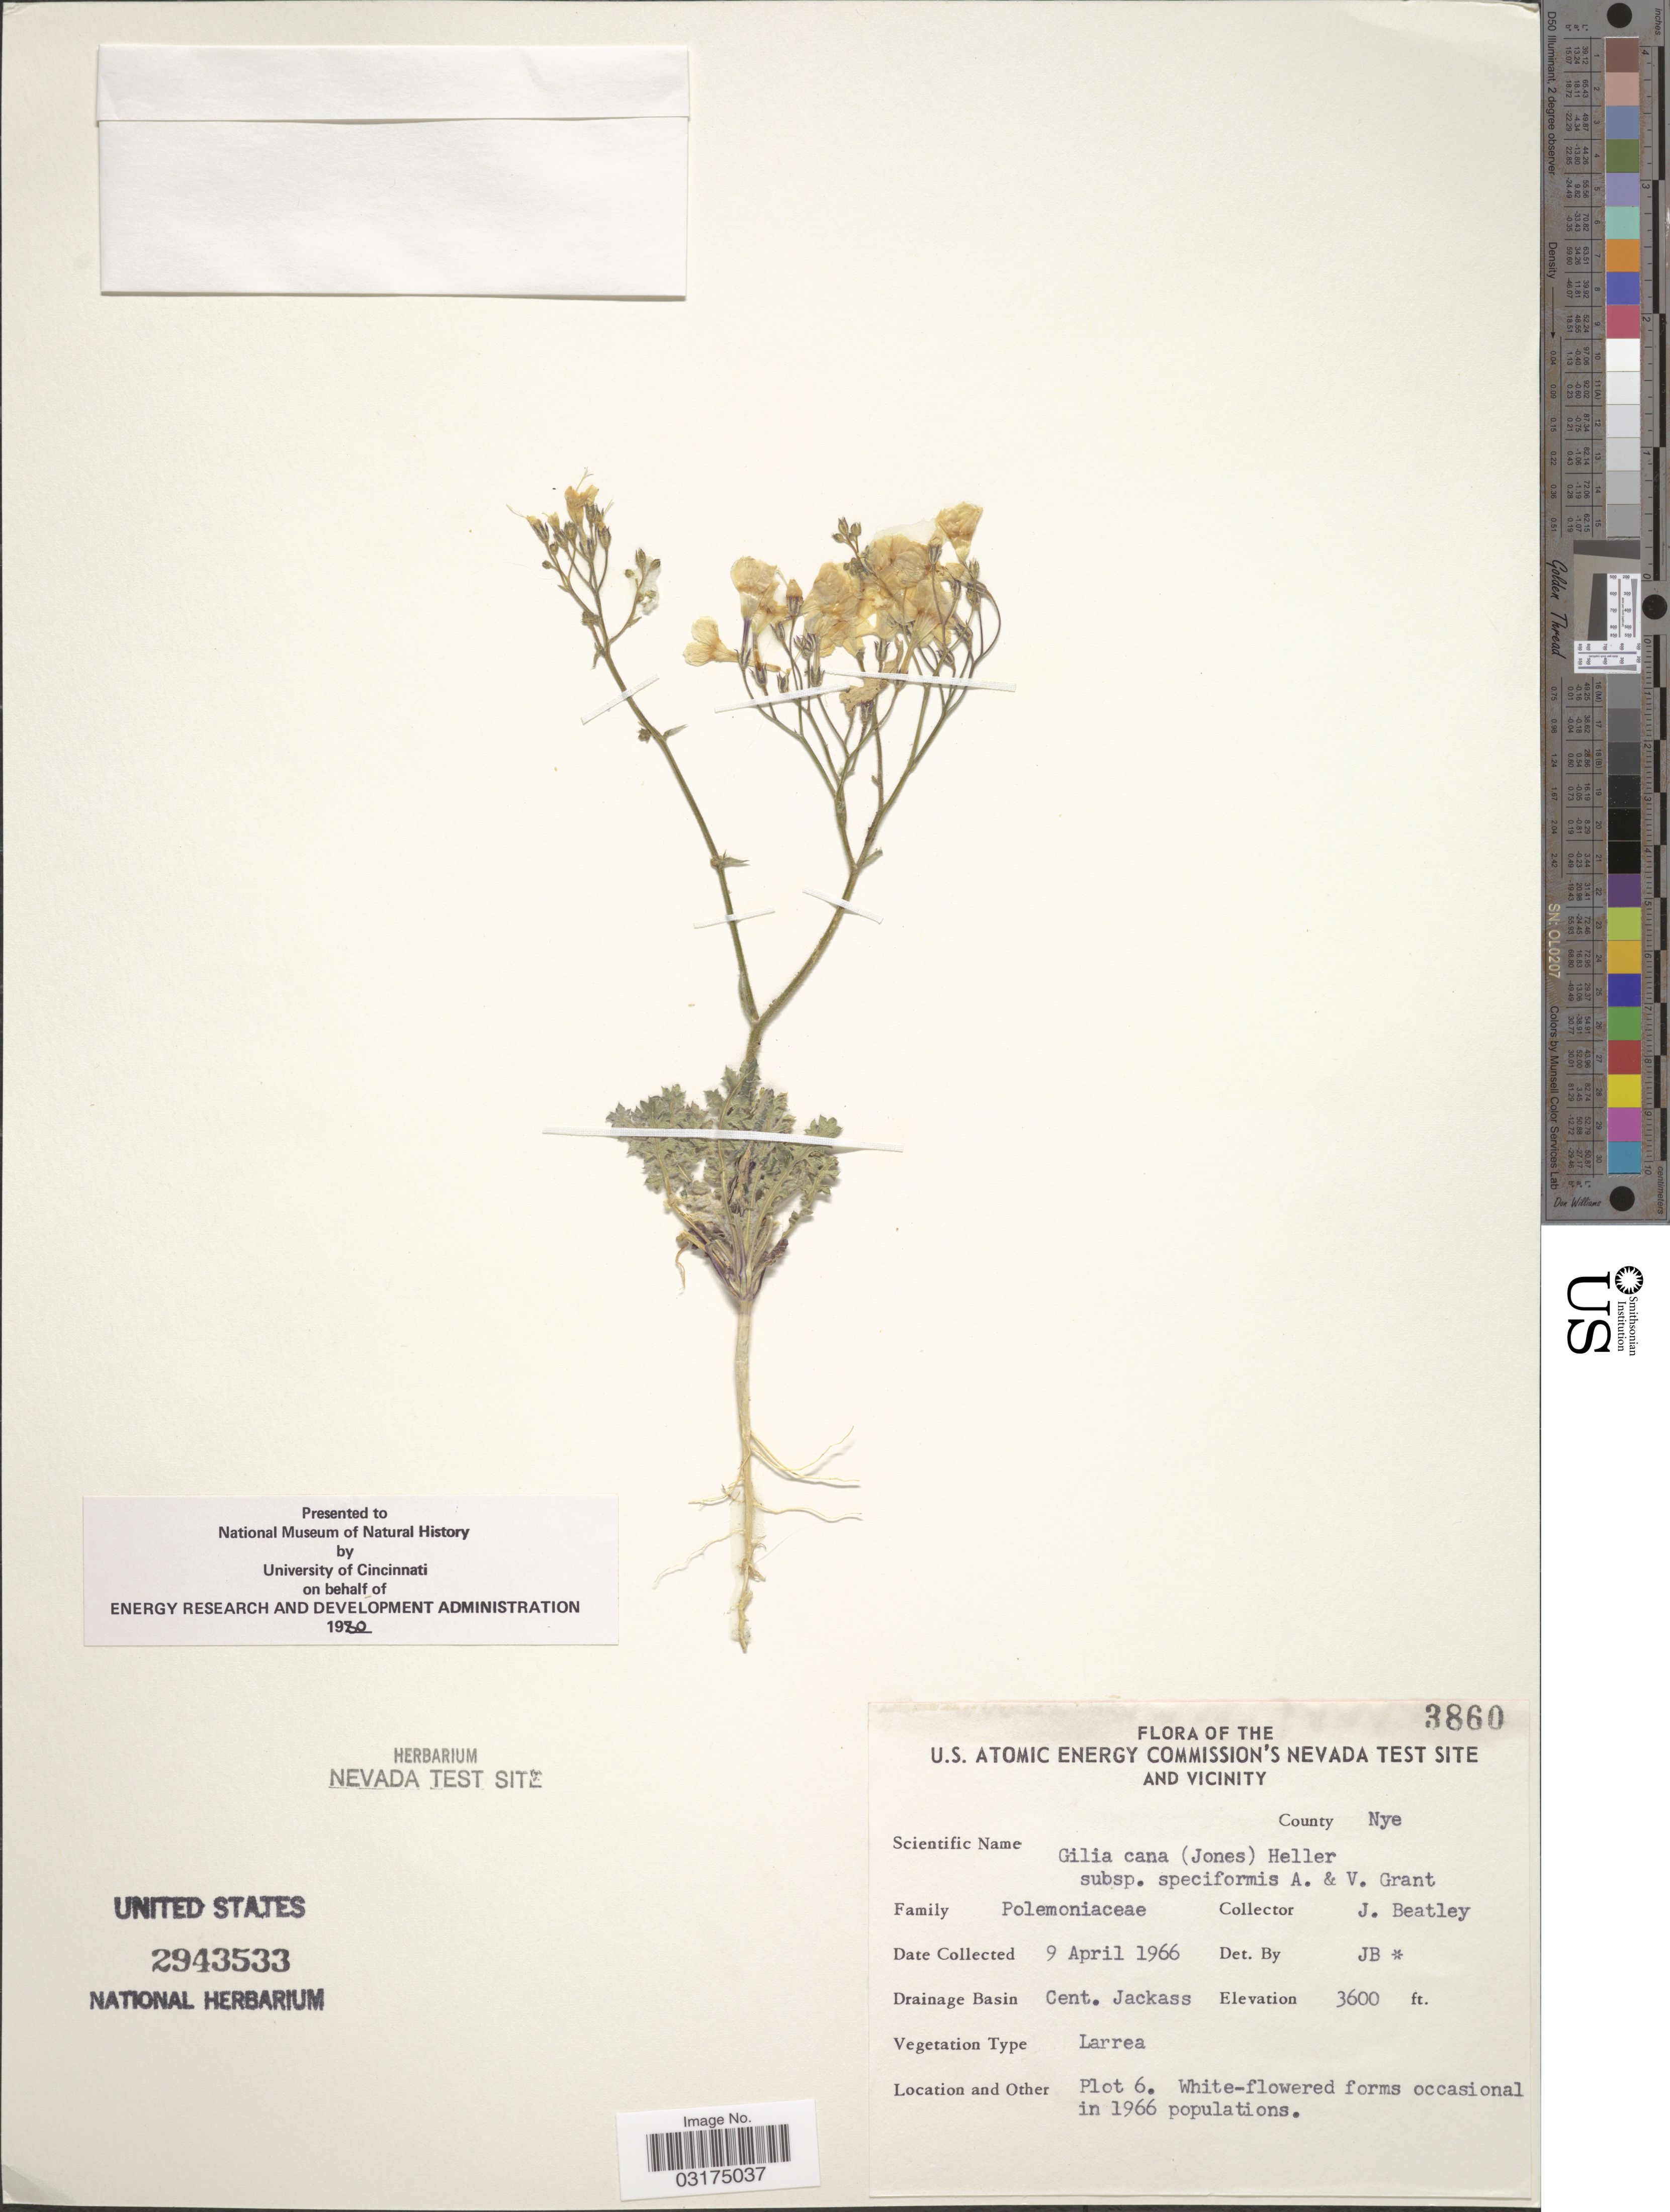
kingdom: Plantae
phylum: Tracheophyta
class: Magnoliopsida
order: Ericales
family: Polemoniaceae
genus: Gilia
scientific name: Gilia cana subsp. speciformis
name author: A.D. Grant & V.E. Grant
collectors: J. C. Beatley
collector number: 3860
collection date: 1966-04-09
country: United States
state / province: Nevada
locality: The U. S. Atomic Energy Commission's Nevada Test Site and Vicinity. County Nye. Drainage Basin Cent. Jackass. Plot 6.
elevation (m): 1097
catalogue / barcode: US 2943533